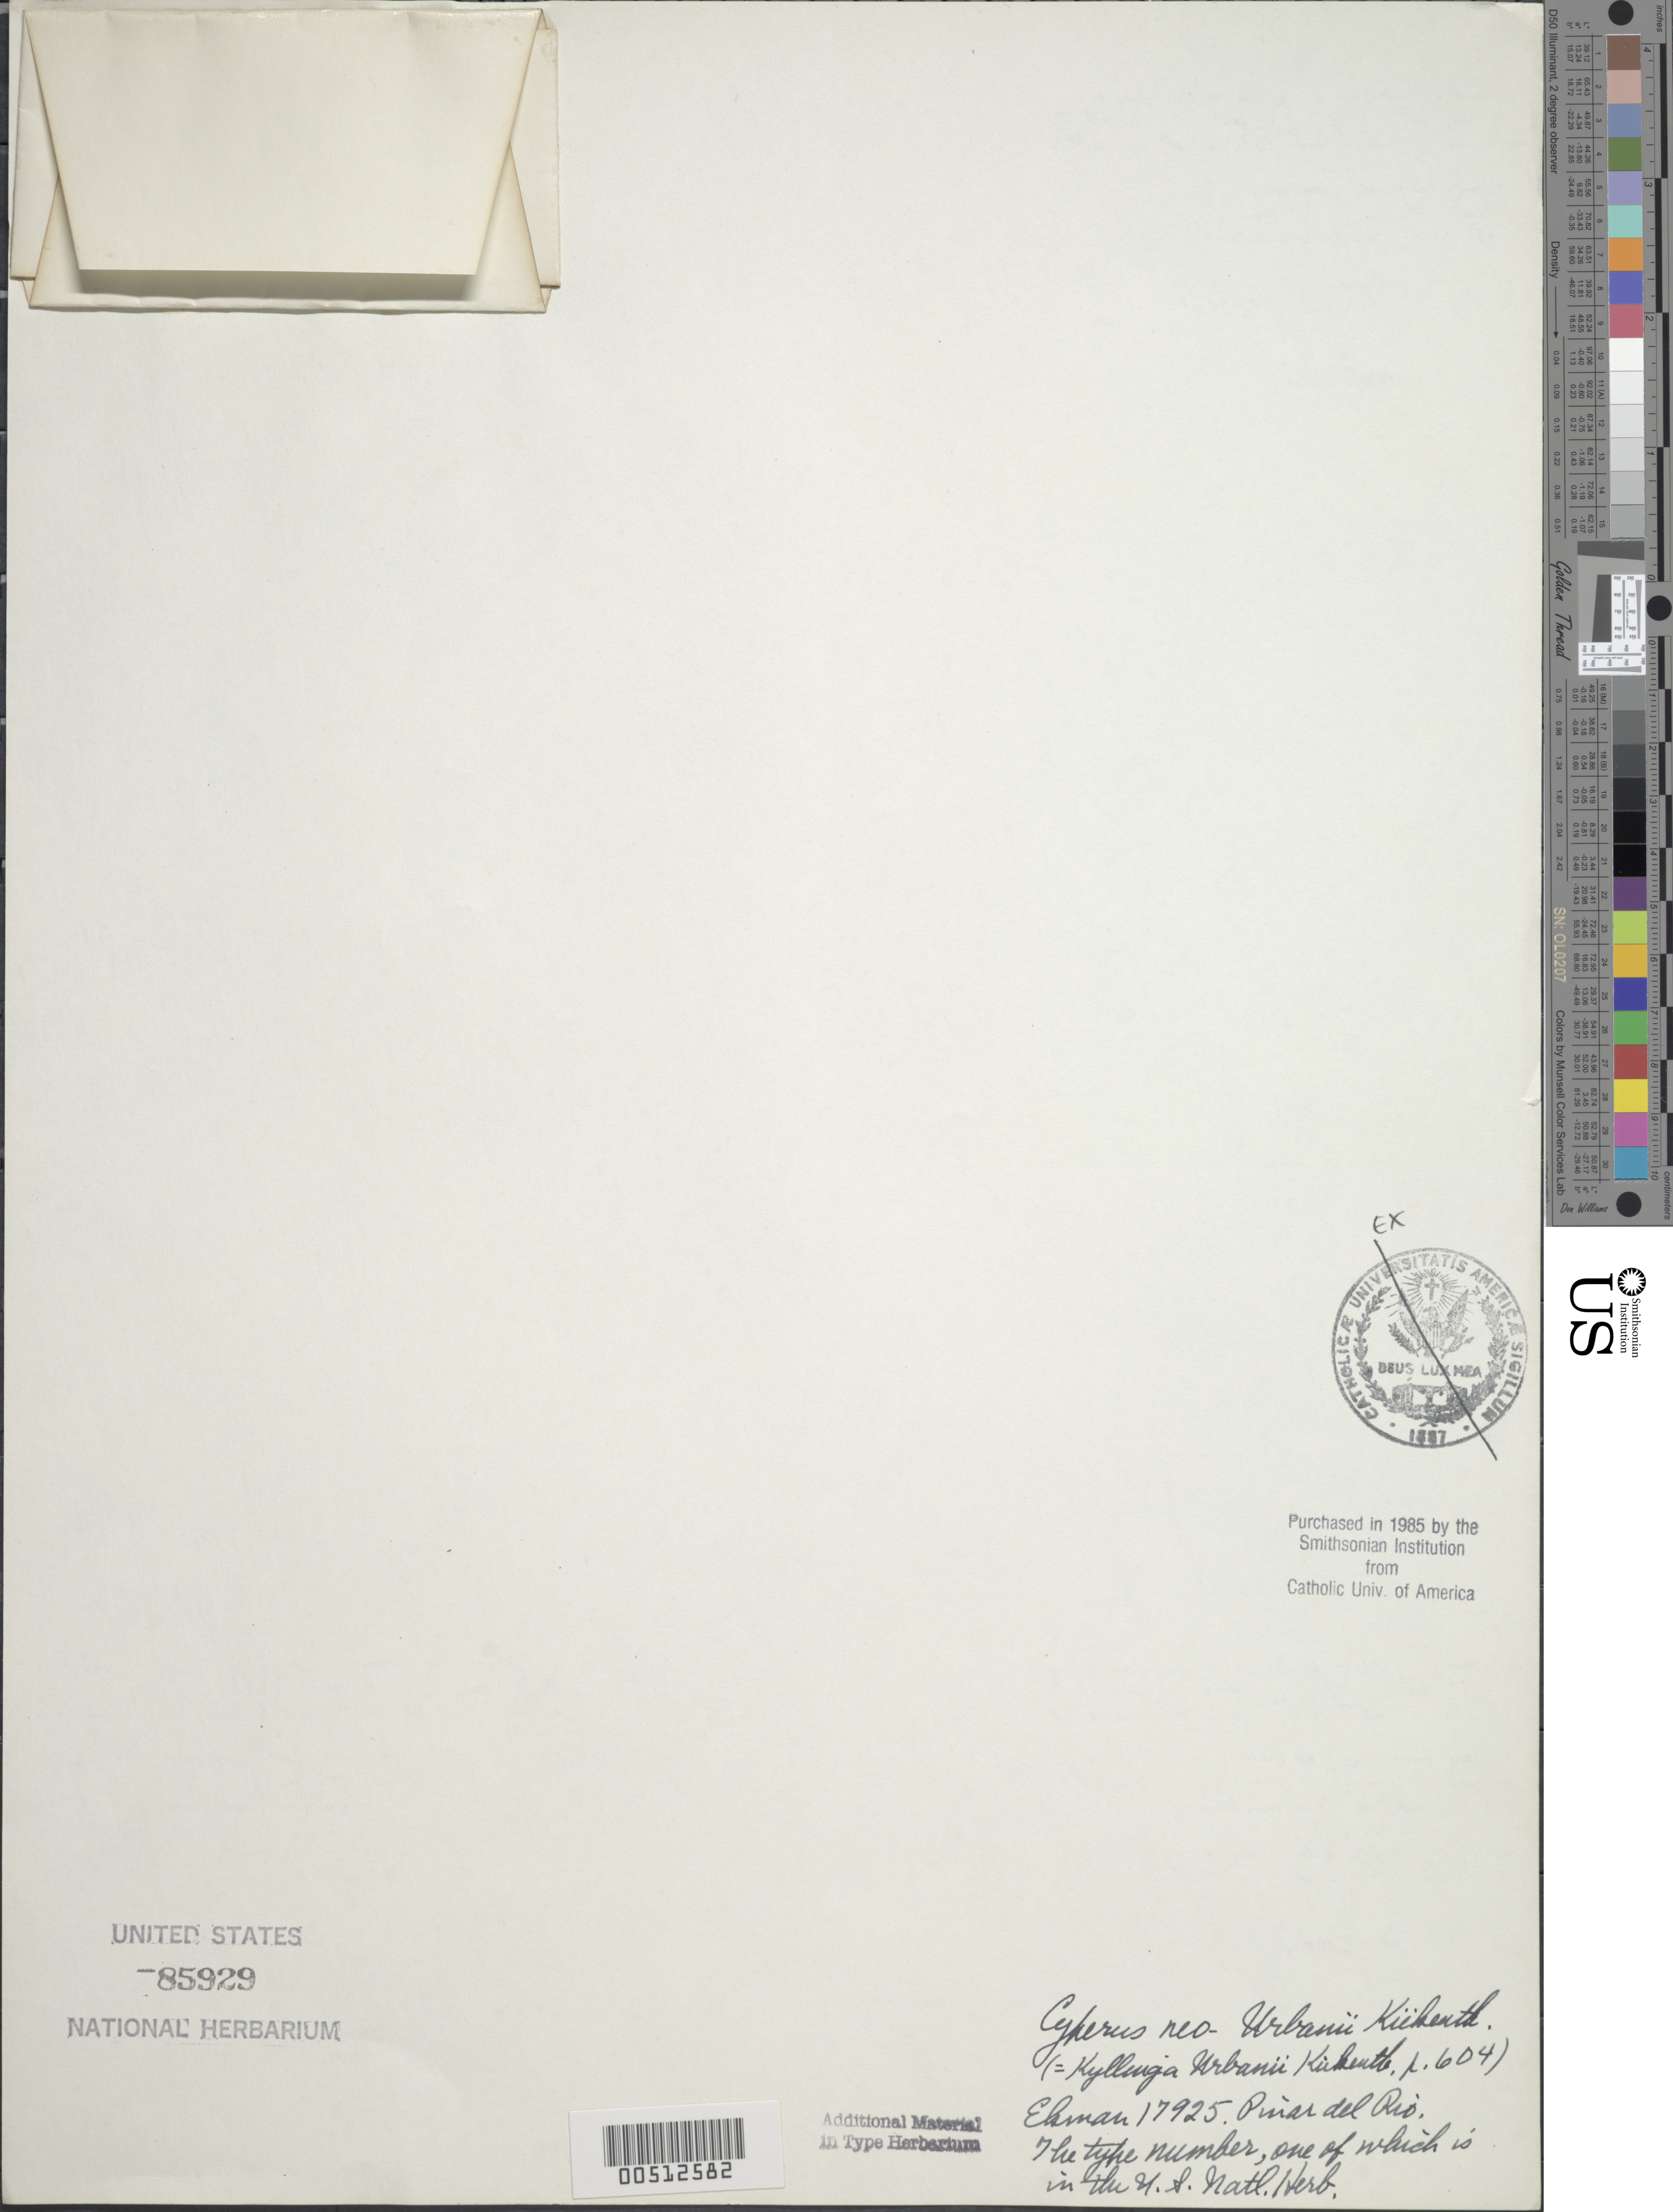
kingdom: Plantae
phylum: Tracheophyta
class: Liliopsida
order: Poales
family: Cyperaceae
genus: Cyperus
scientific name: Cyperus neourbanii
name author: Kük.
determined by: Strong, Mark T., (BOT), Smithsonian Institution - National Museum of Natural History (UNITED STATES)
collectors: -. Ekman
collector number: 17925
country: Cuba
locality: Pinar del Rio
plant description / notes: Potential type of Kyllinga urbanii Kük. Specimen retrieved from general collection and stored at Type Register.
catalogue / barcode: US 85929